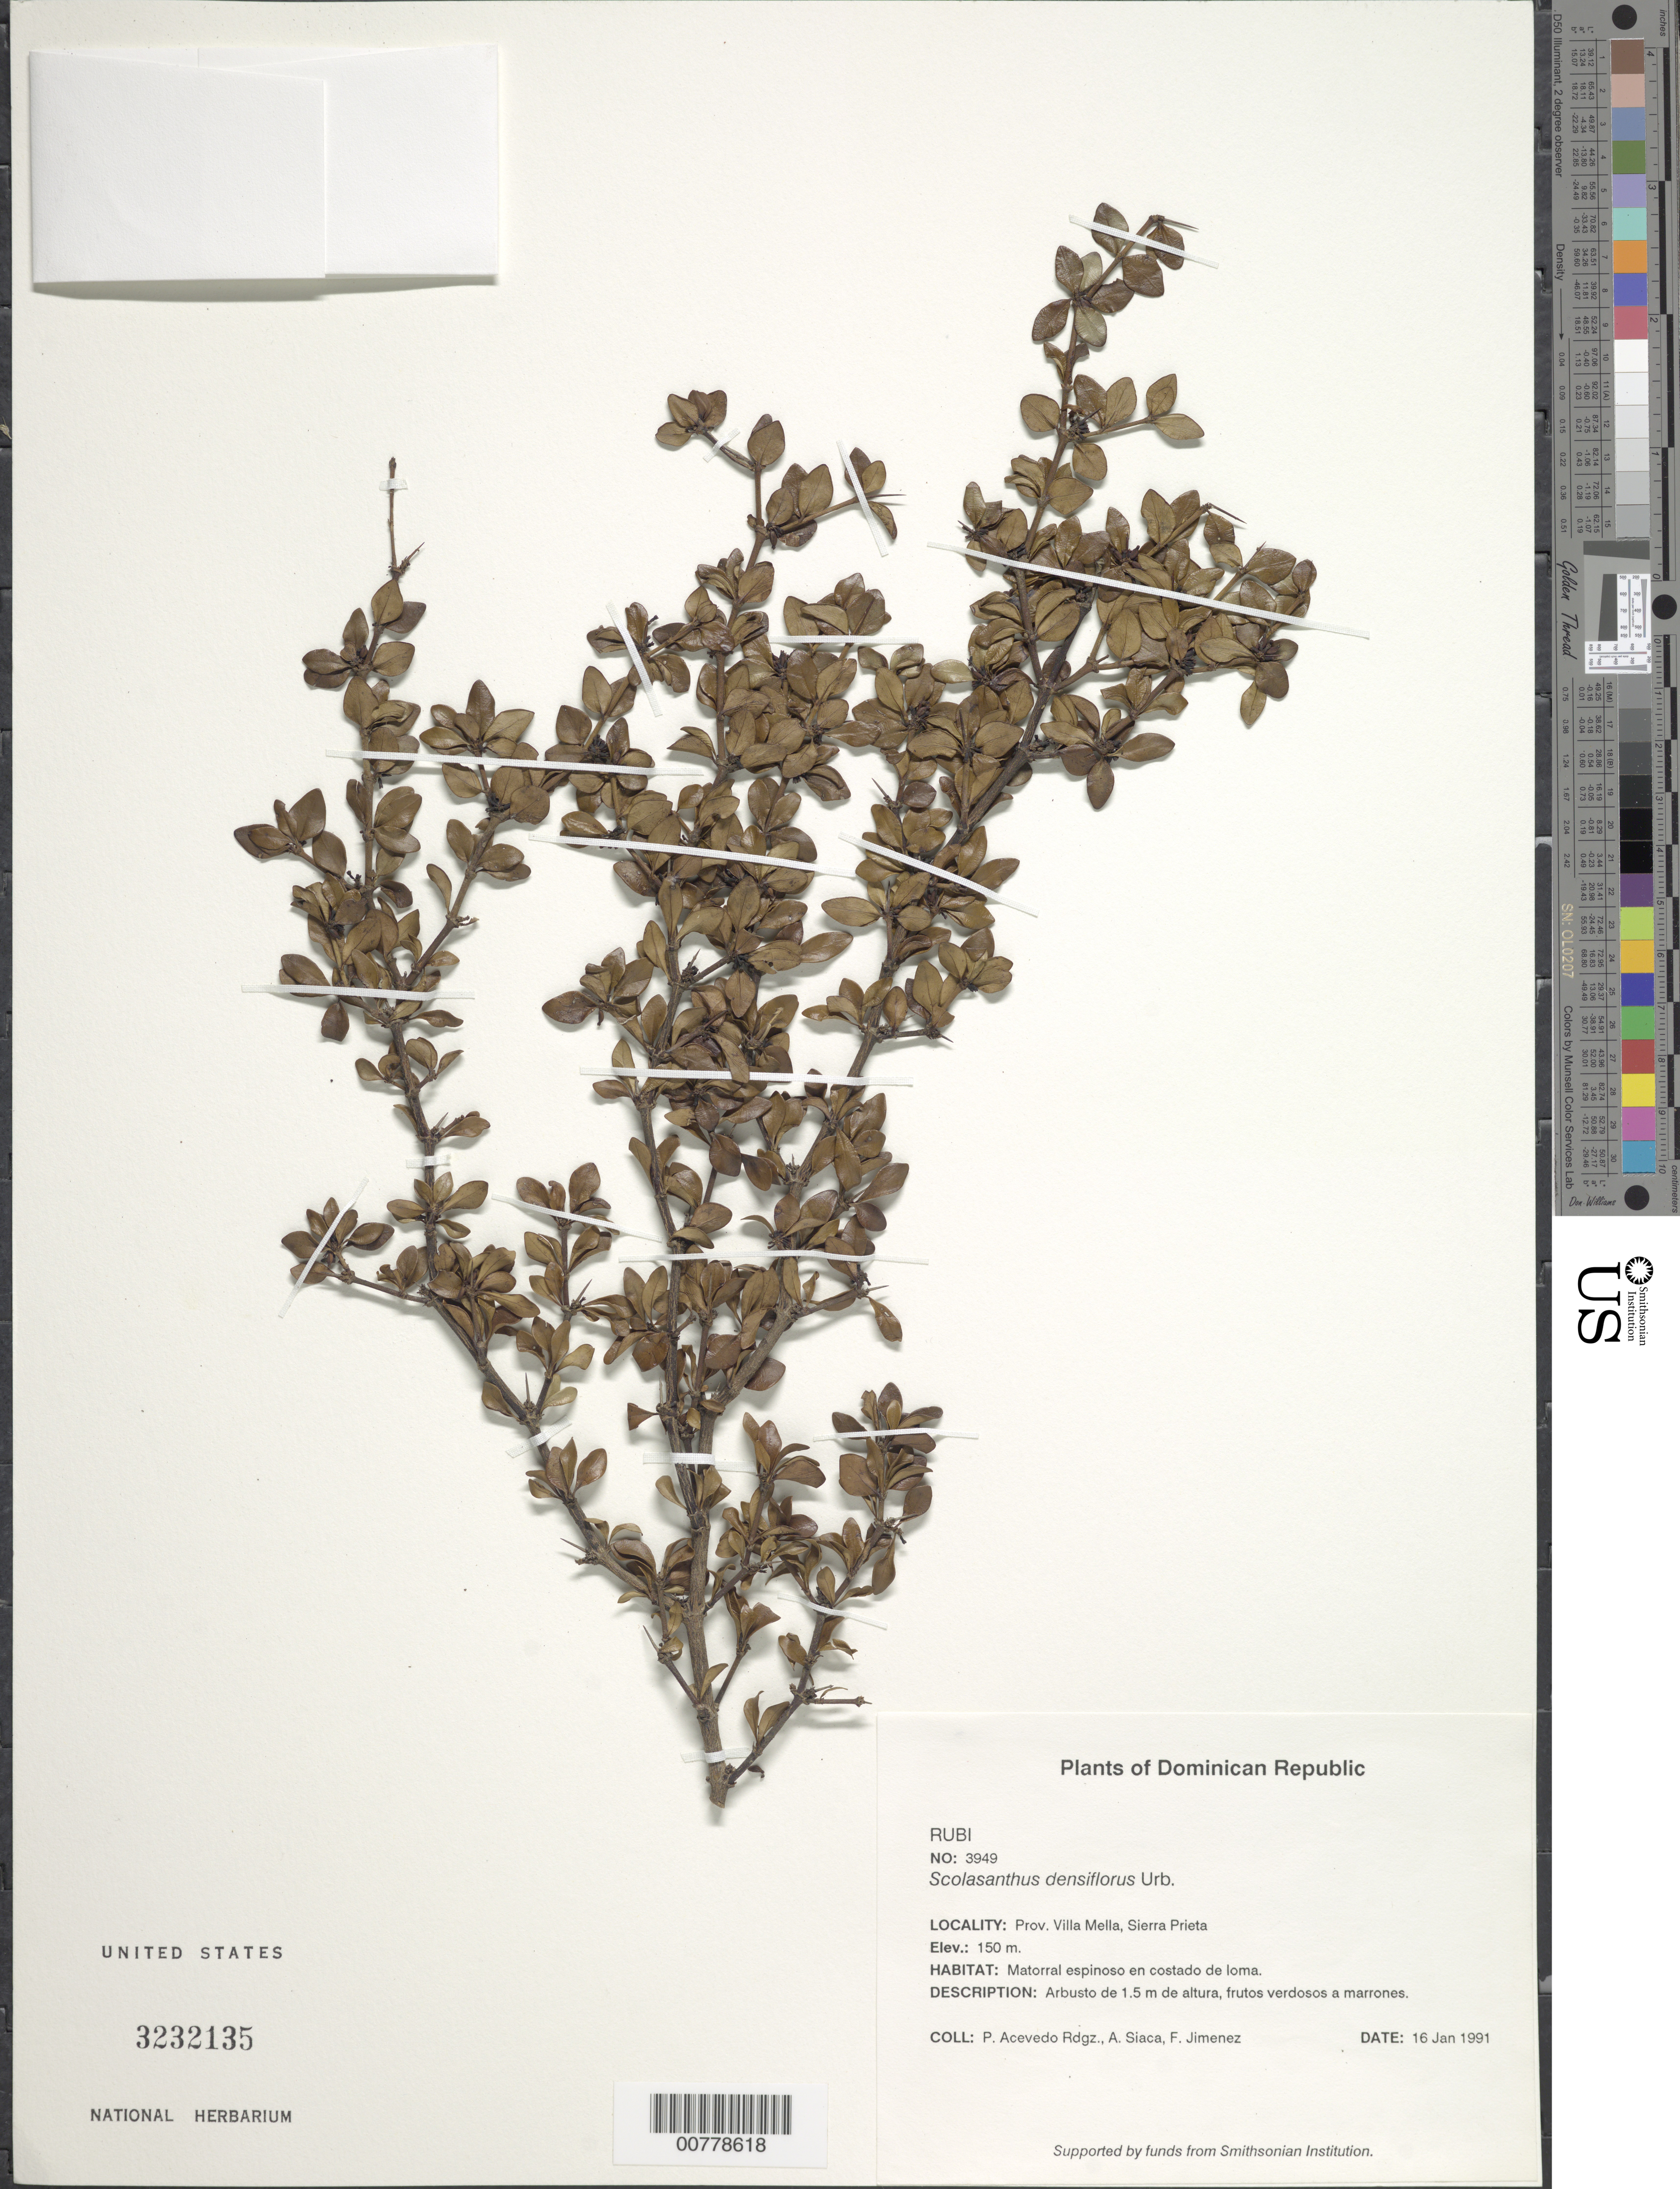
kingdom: Plantae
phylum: Tracheophyta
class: Magnoliopsida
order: Gentianales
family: Rubiaceae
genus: Scolosanthus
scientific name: Scolosanthus densiflorus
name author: Urb.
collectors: P. Acevedo-Rodr., A. Siaca & F. Jimenez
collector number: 3949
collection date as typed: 16 Jan 1991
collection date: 1991-01-16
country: Dominican Republic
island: Hispaniola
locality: Provincia Villa Mella, Sierra Prieta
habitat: Matorral espinoso en costado de loma.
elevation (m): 150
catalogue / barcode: US 3232135